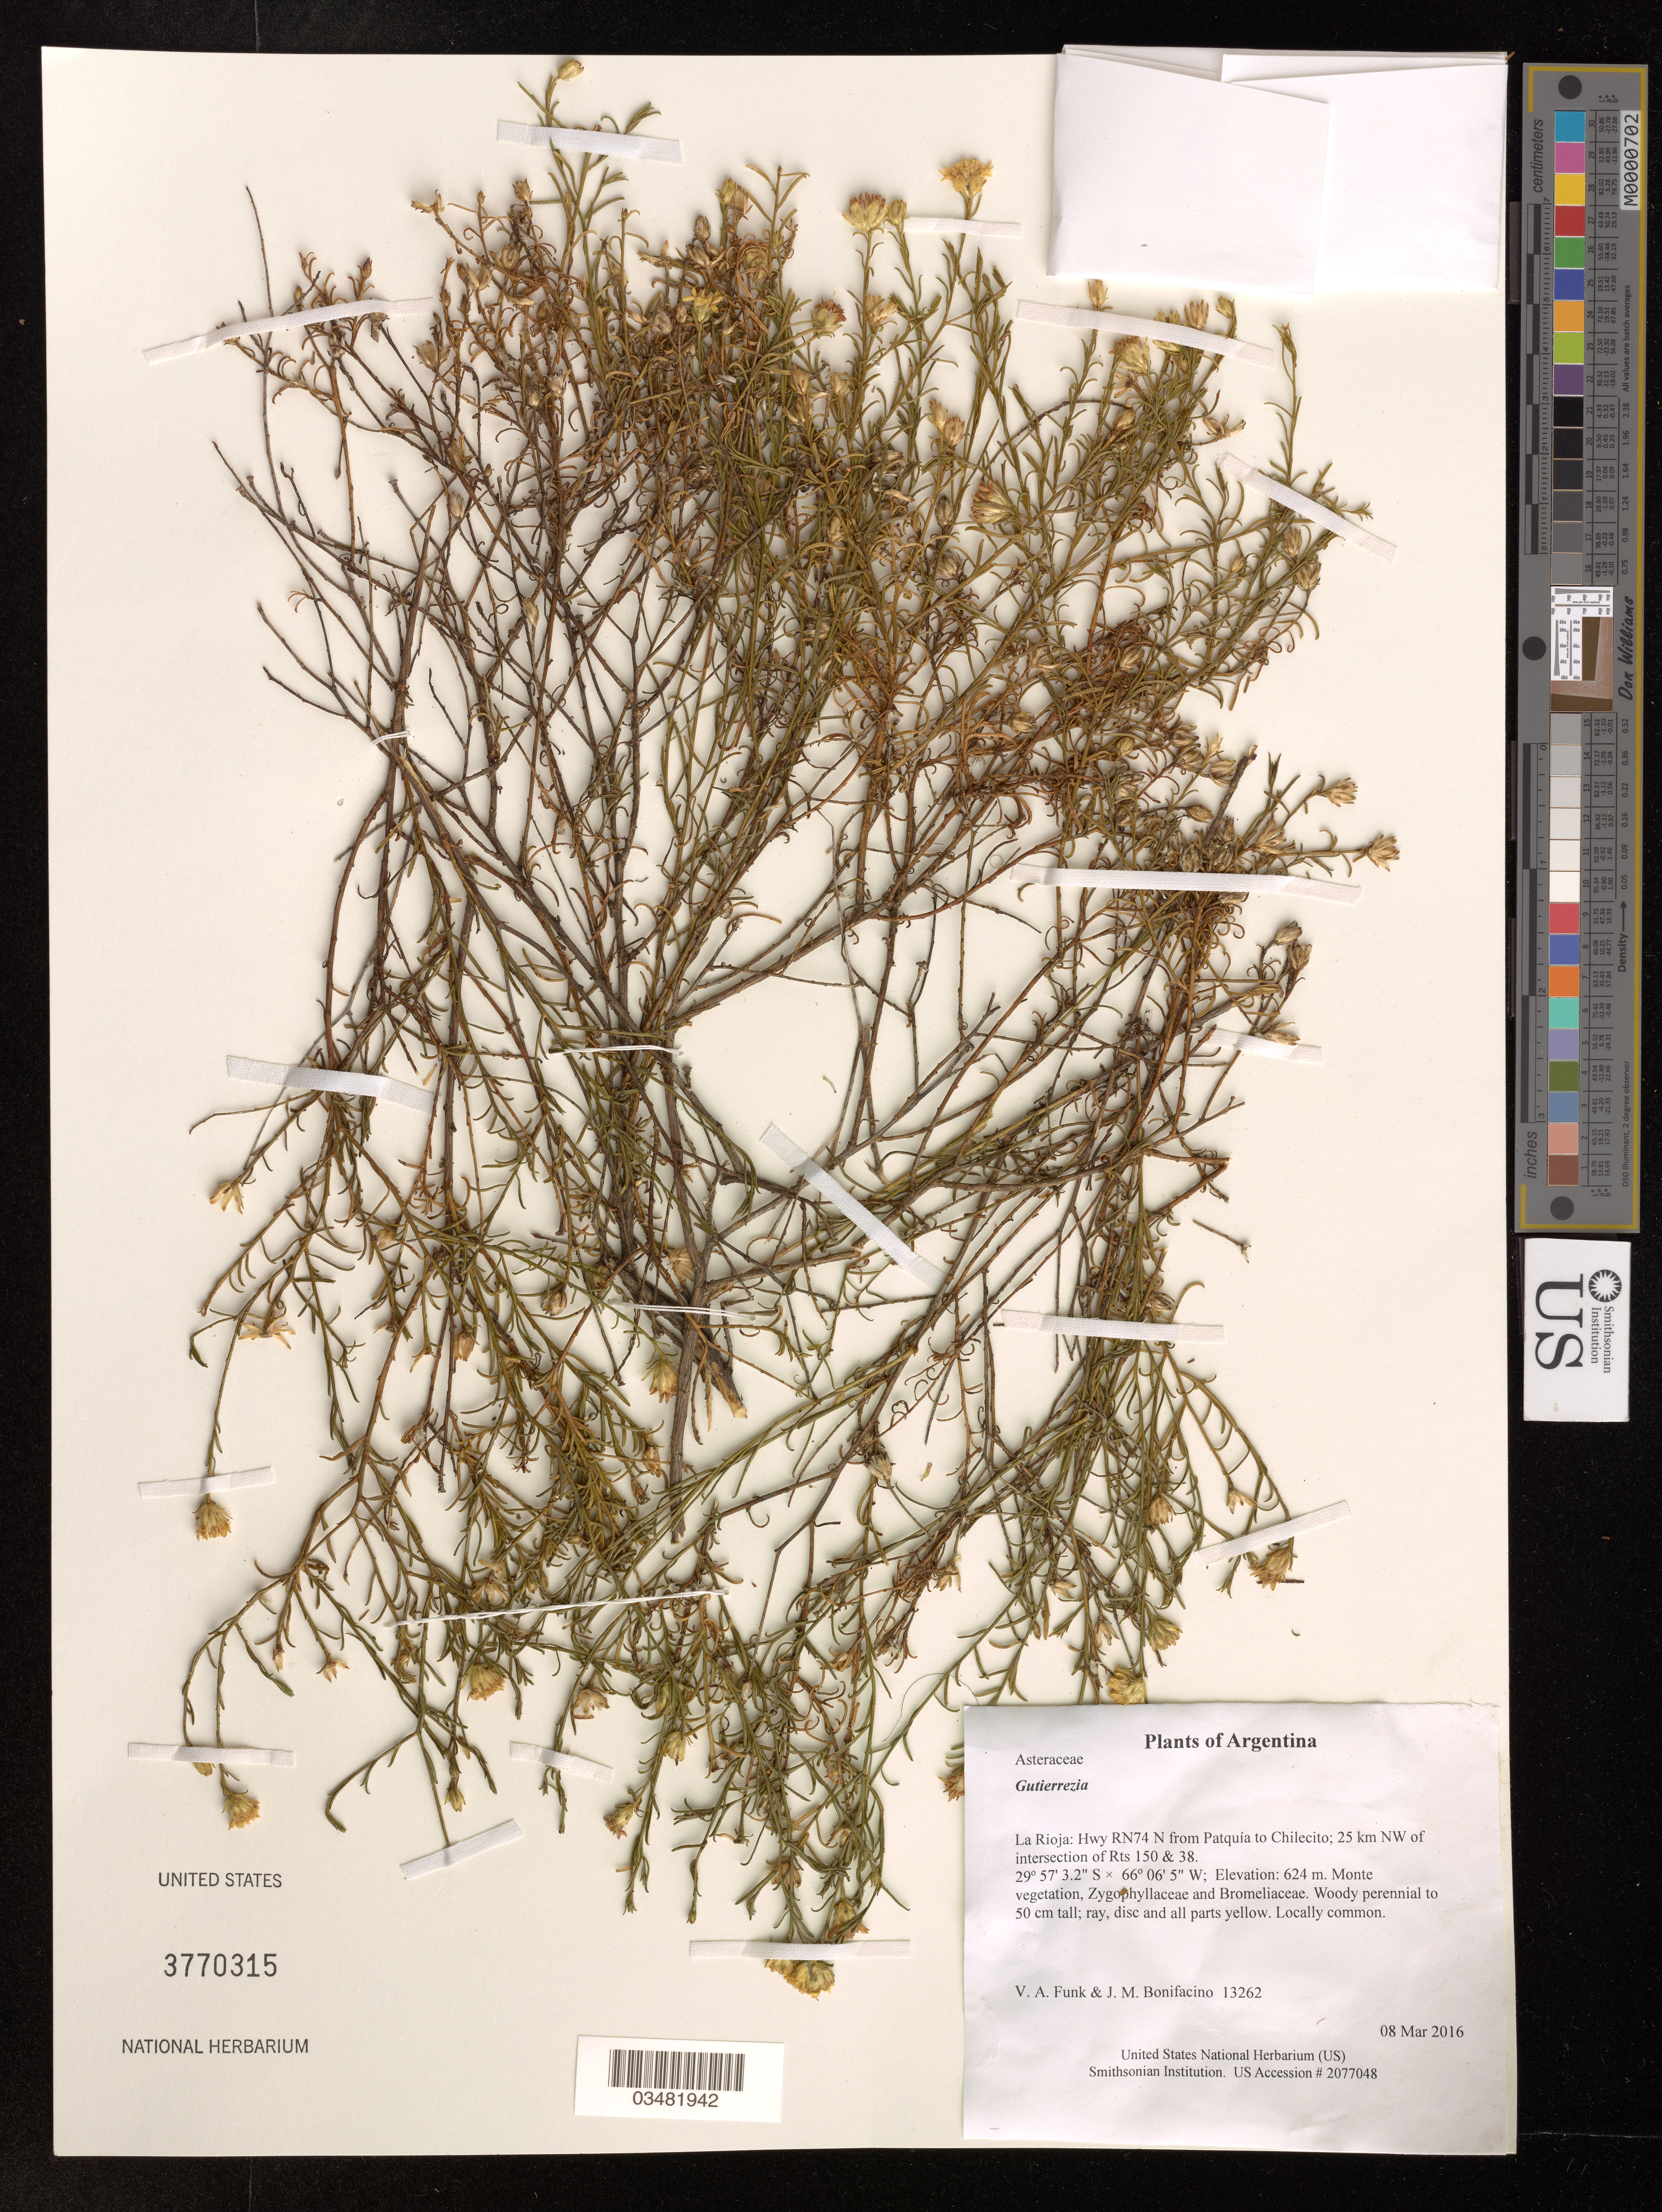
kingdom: Plantae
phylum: Tracheophyta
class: Magnoliopsida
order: Asterales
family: Asteraceae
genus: Gutierrezia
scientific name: Gutierrezia sp.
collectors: V. Funk & M. Bonifacino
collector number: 13262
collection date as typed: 8 March 2016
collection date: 2016-03-08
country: Argentina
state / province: La Rioja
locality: Hwy RN74 N from Patquía to Chilecito; 25 km NW of intersection of Rts 150 & 38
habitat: Monte vegetation, Zygophyllaceae and Bromeliaceae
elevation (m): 624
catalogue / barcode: US 3770315